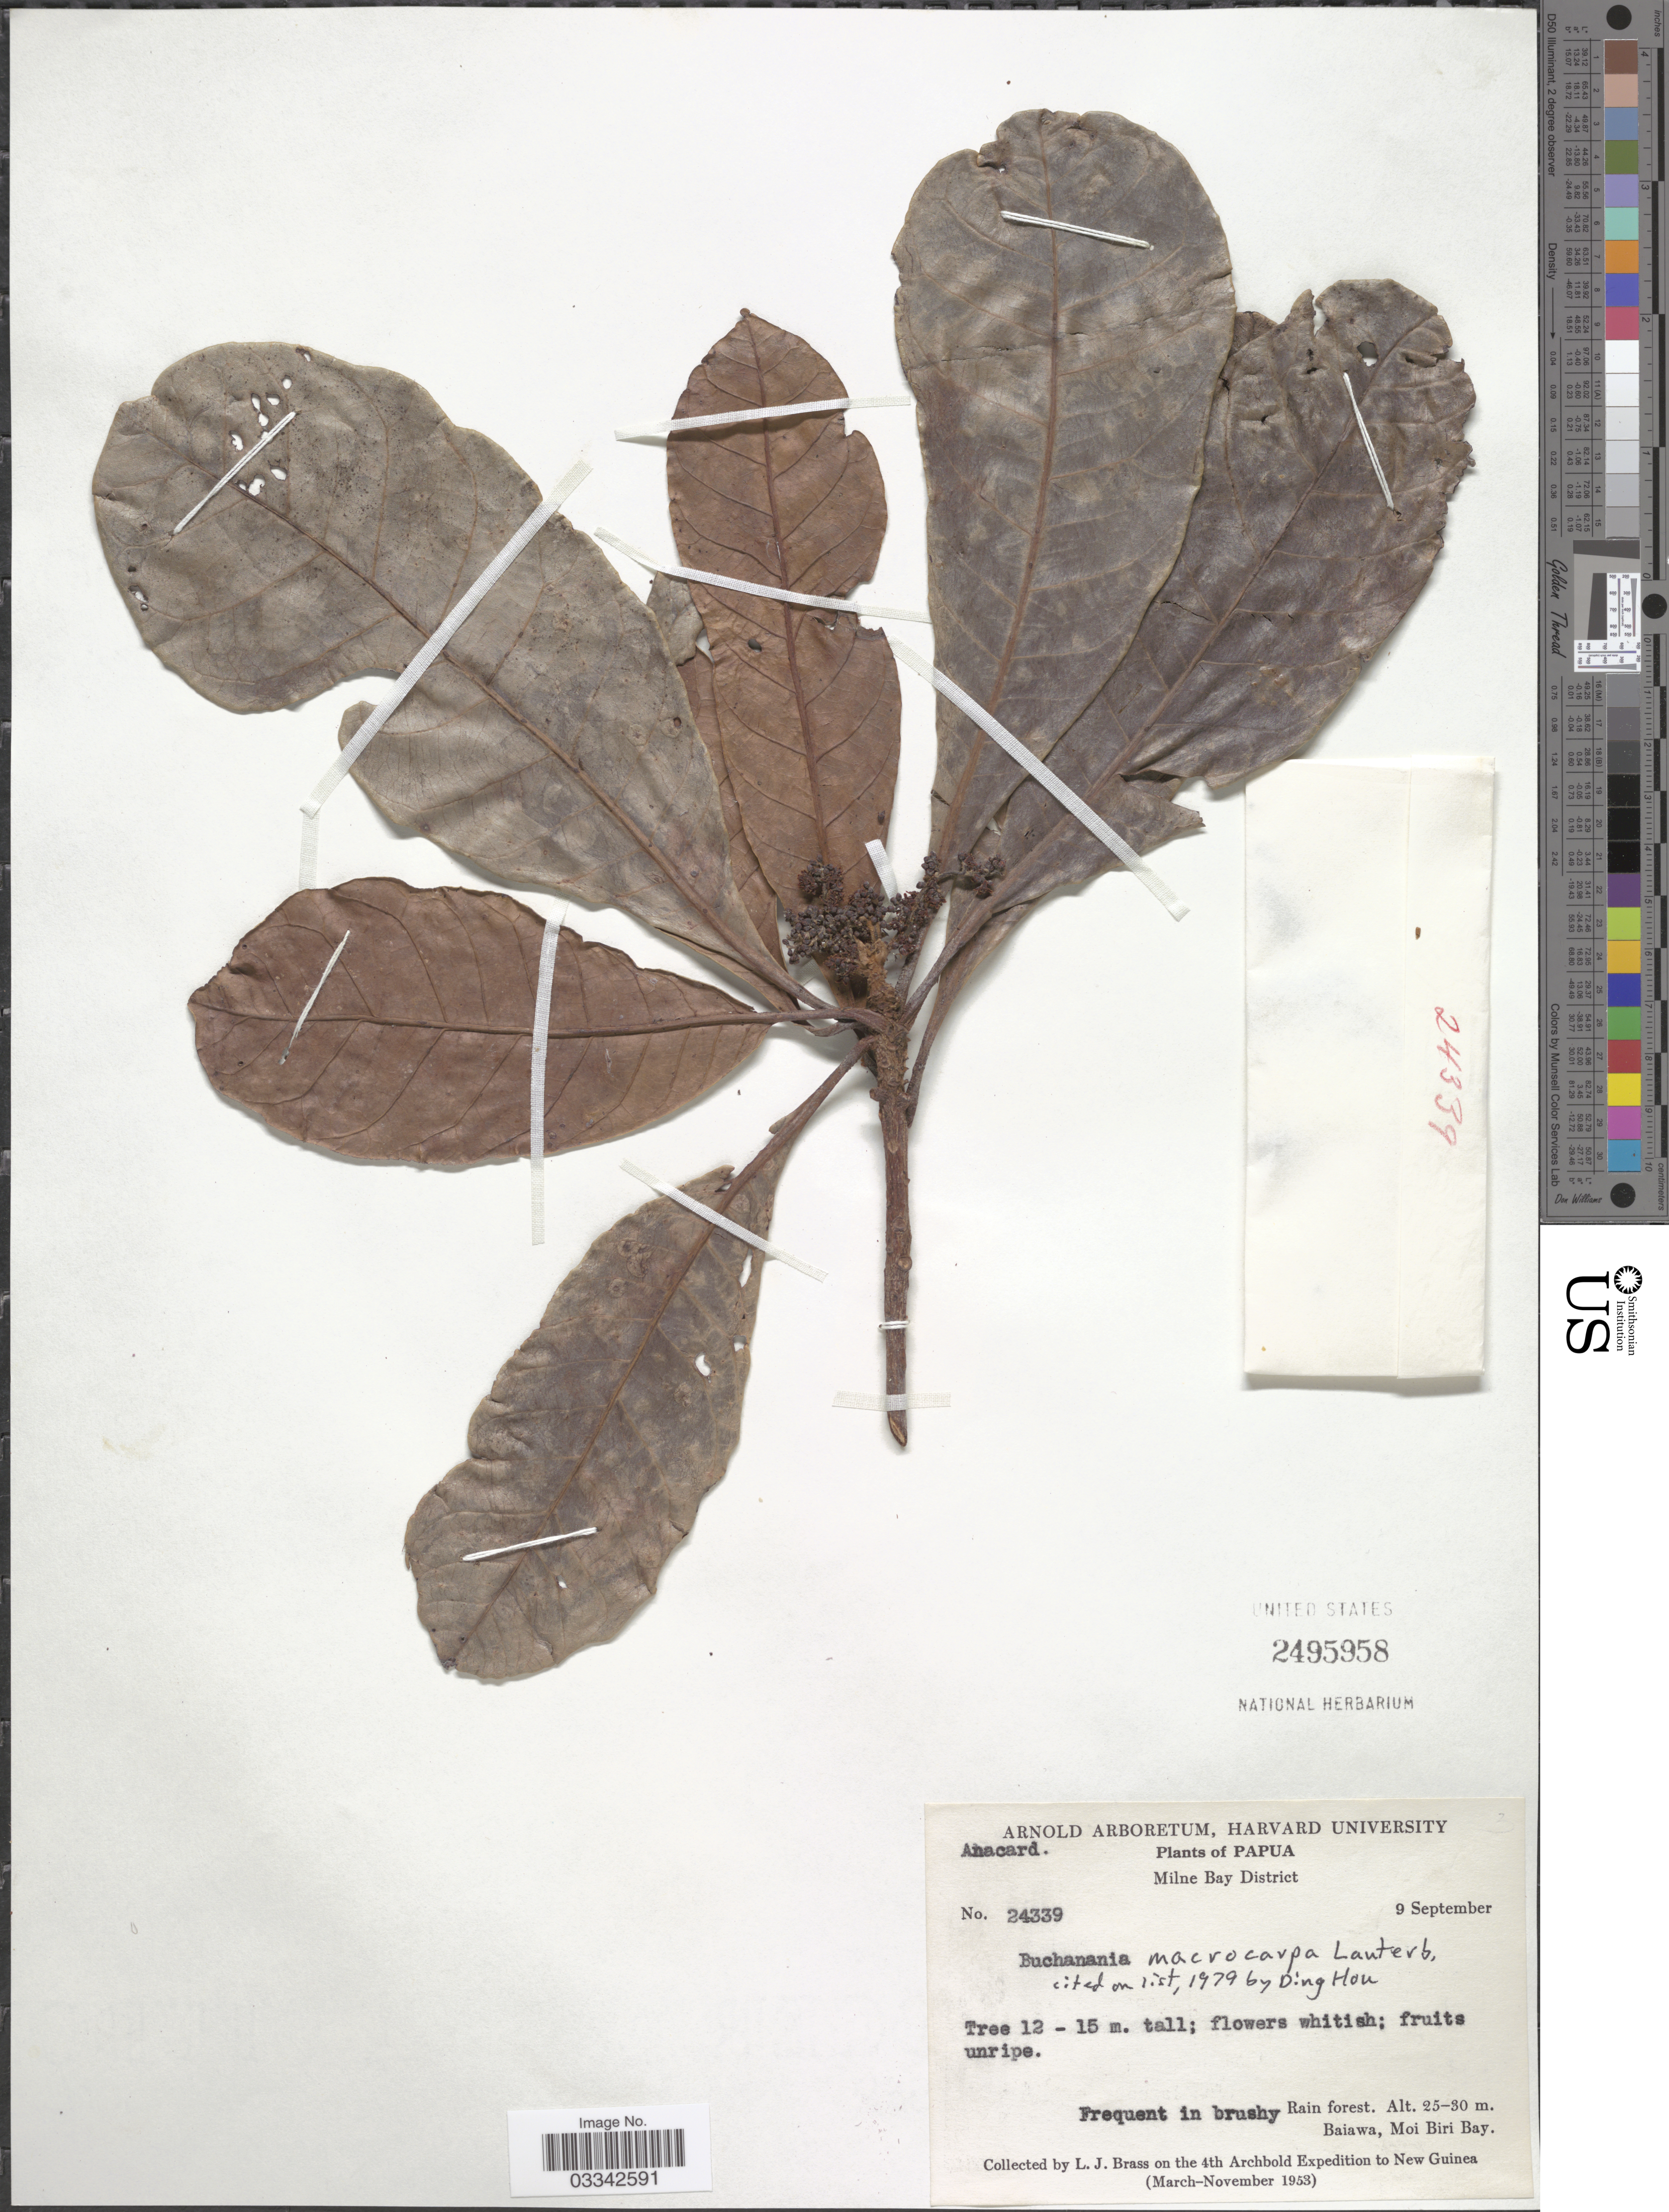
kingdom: Plantae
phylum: Tracheophyta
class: Magnoliopsida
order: Sapindales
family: Anacardiaceae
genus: Buchanania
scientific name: Buchanania macrocarpa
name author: Lauterb.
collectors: L. J. Brass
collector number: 24339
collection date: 1953-09-09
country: Papua New Guinea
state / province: Milne Bay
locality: Milne Bay District. Baiawa, Moi Biri Bay. New Guinea.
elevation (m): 25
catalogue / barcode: US 2495958